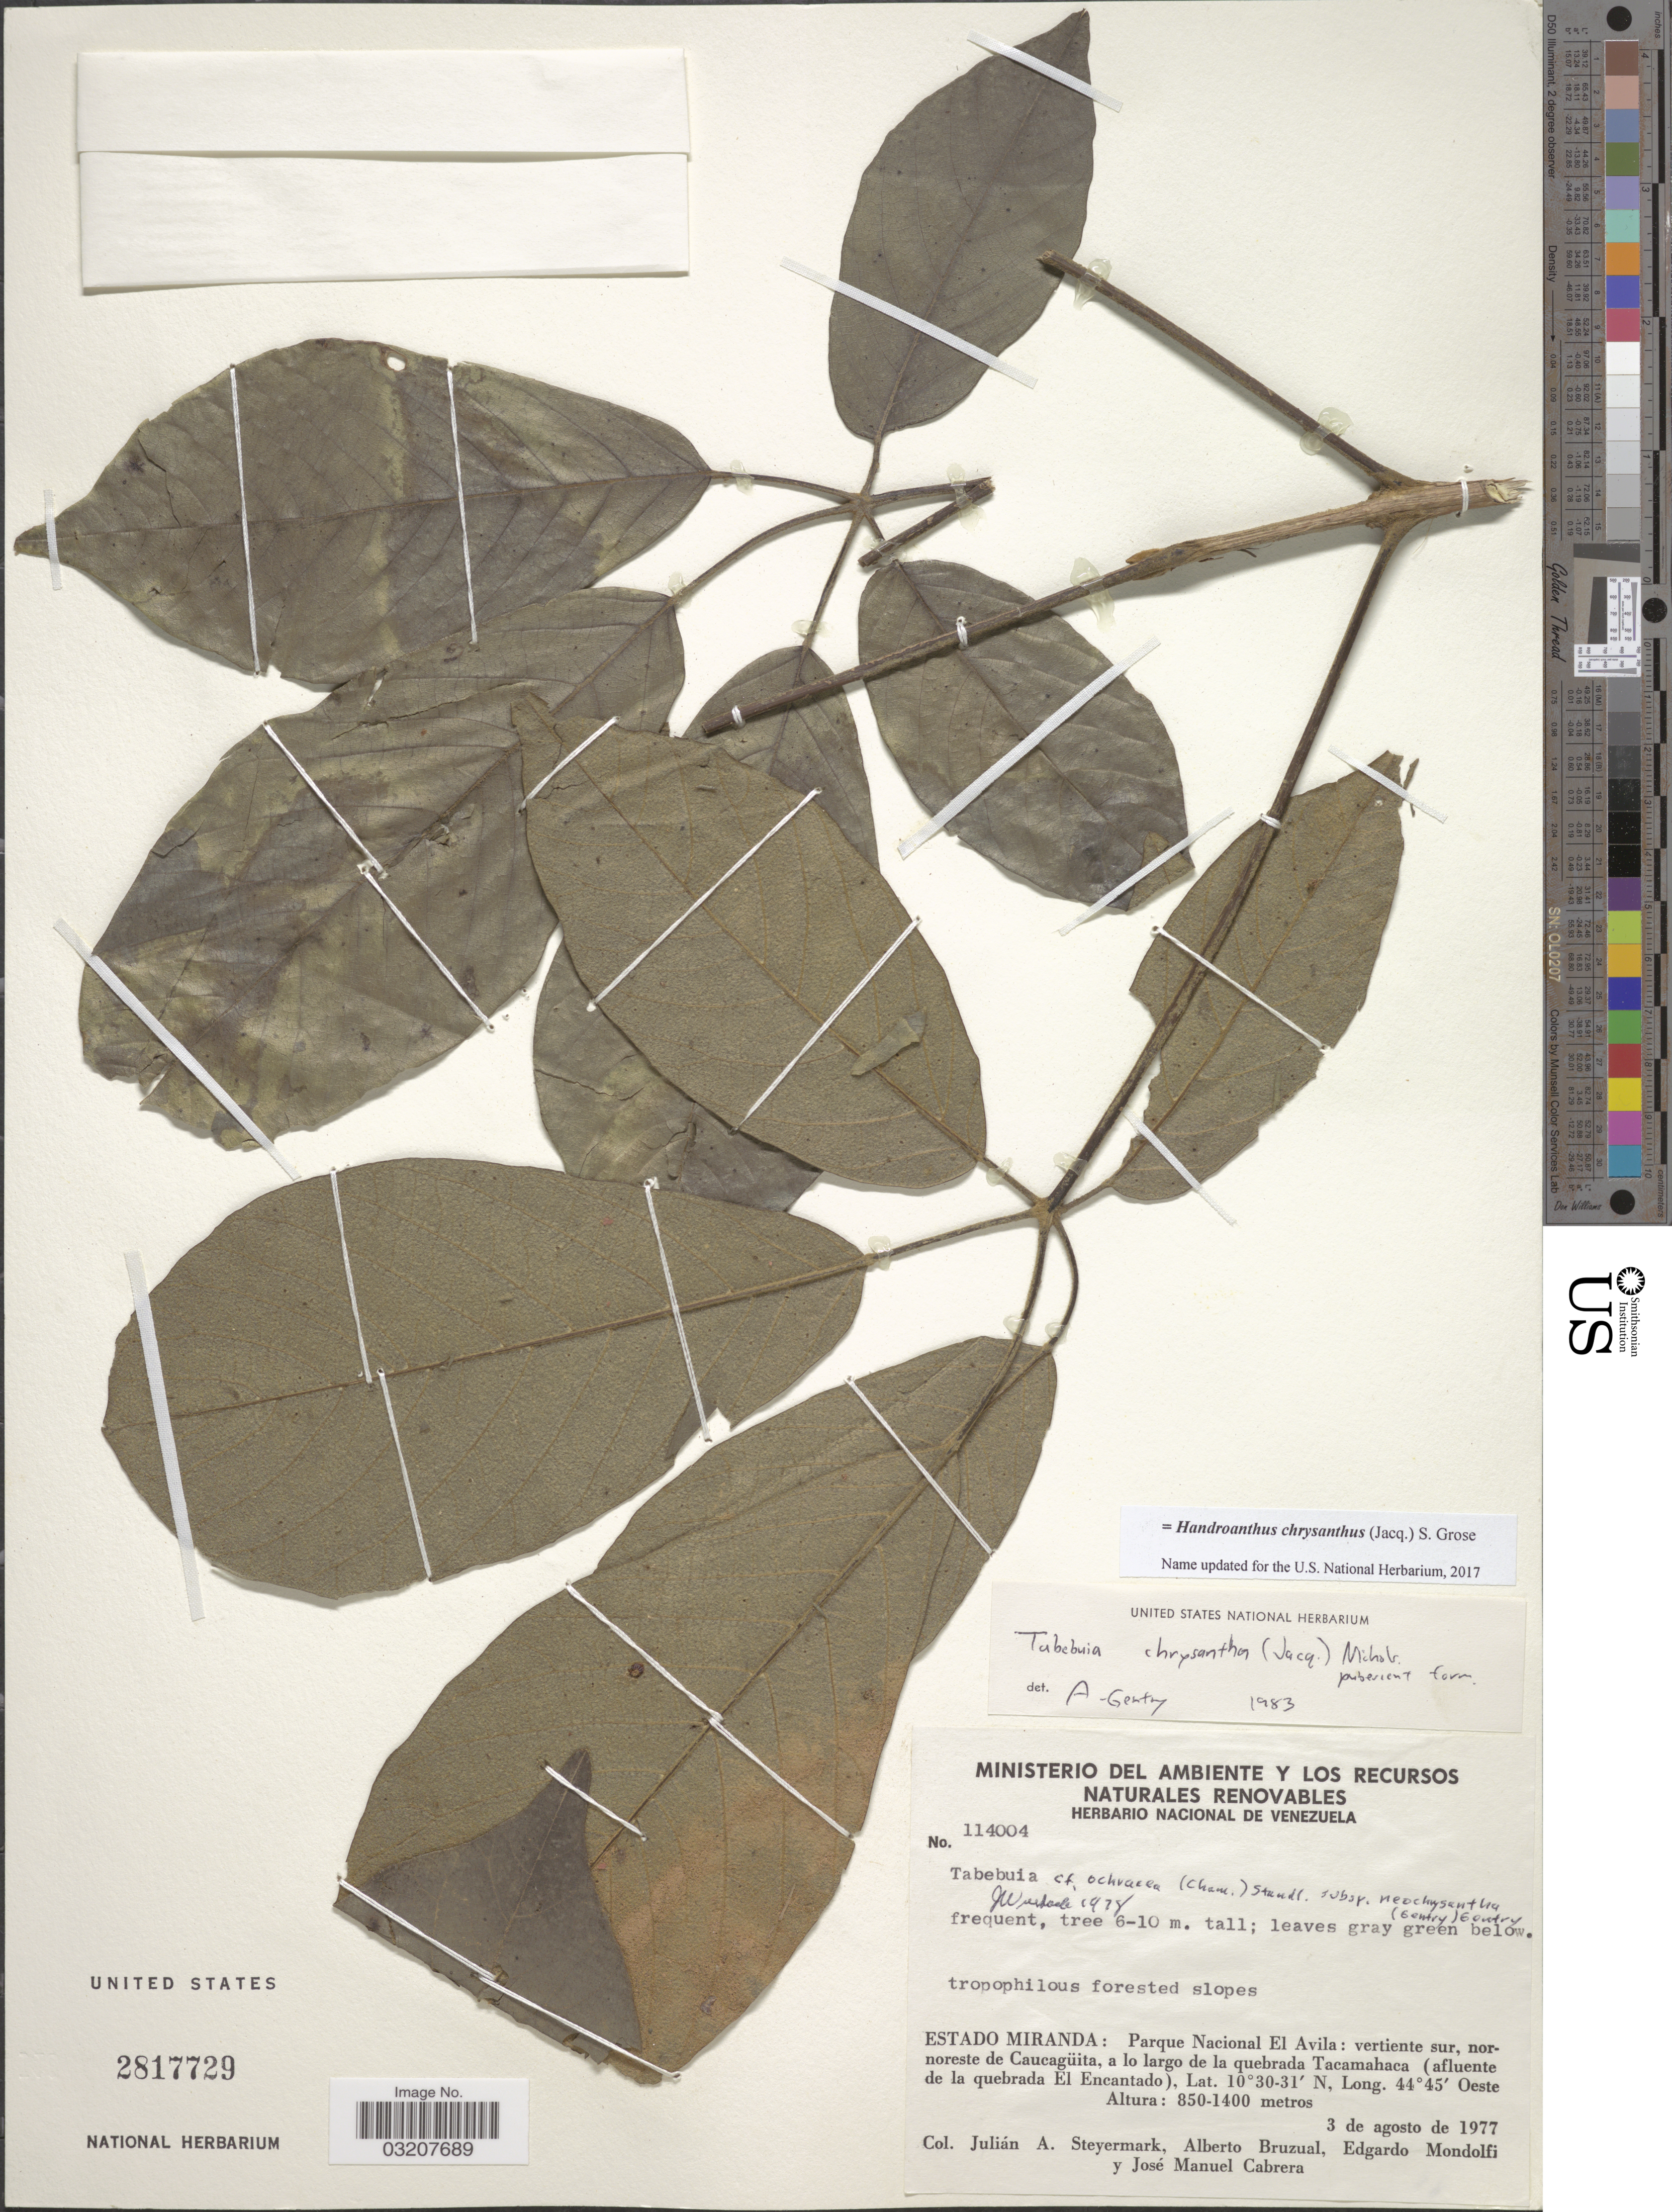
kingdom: Plantae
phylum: Tracheophyta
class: Magnoliopsida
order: Lamiales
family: Bignoniaceae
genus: Handroanthus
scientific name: Handroanthus chrysanthus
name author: (Jacq.) S.O. Grose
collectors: J. Steyermark, E. Mondolfi & J. Cabrera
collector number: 114004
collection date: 1977-08-03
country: Venezuela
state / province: Miranda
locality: Parque Nacional El Avila: vertiente sur, nor-noreste de Caucagüita, a lo largo de la quebrada Tacamahaca (afluente de la quebrada El Encantado).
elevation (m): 850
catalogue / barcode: US 2817729